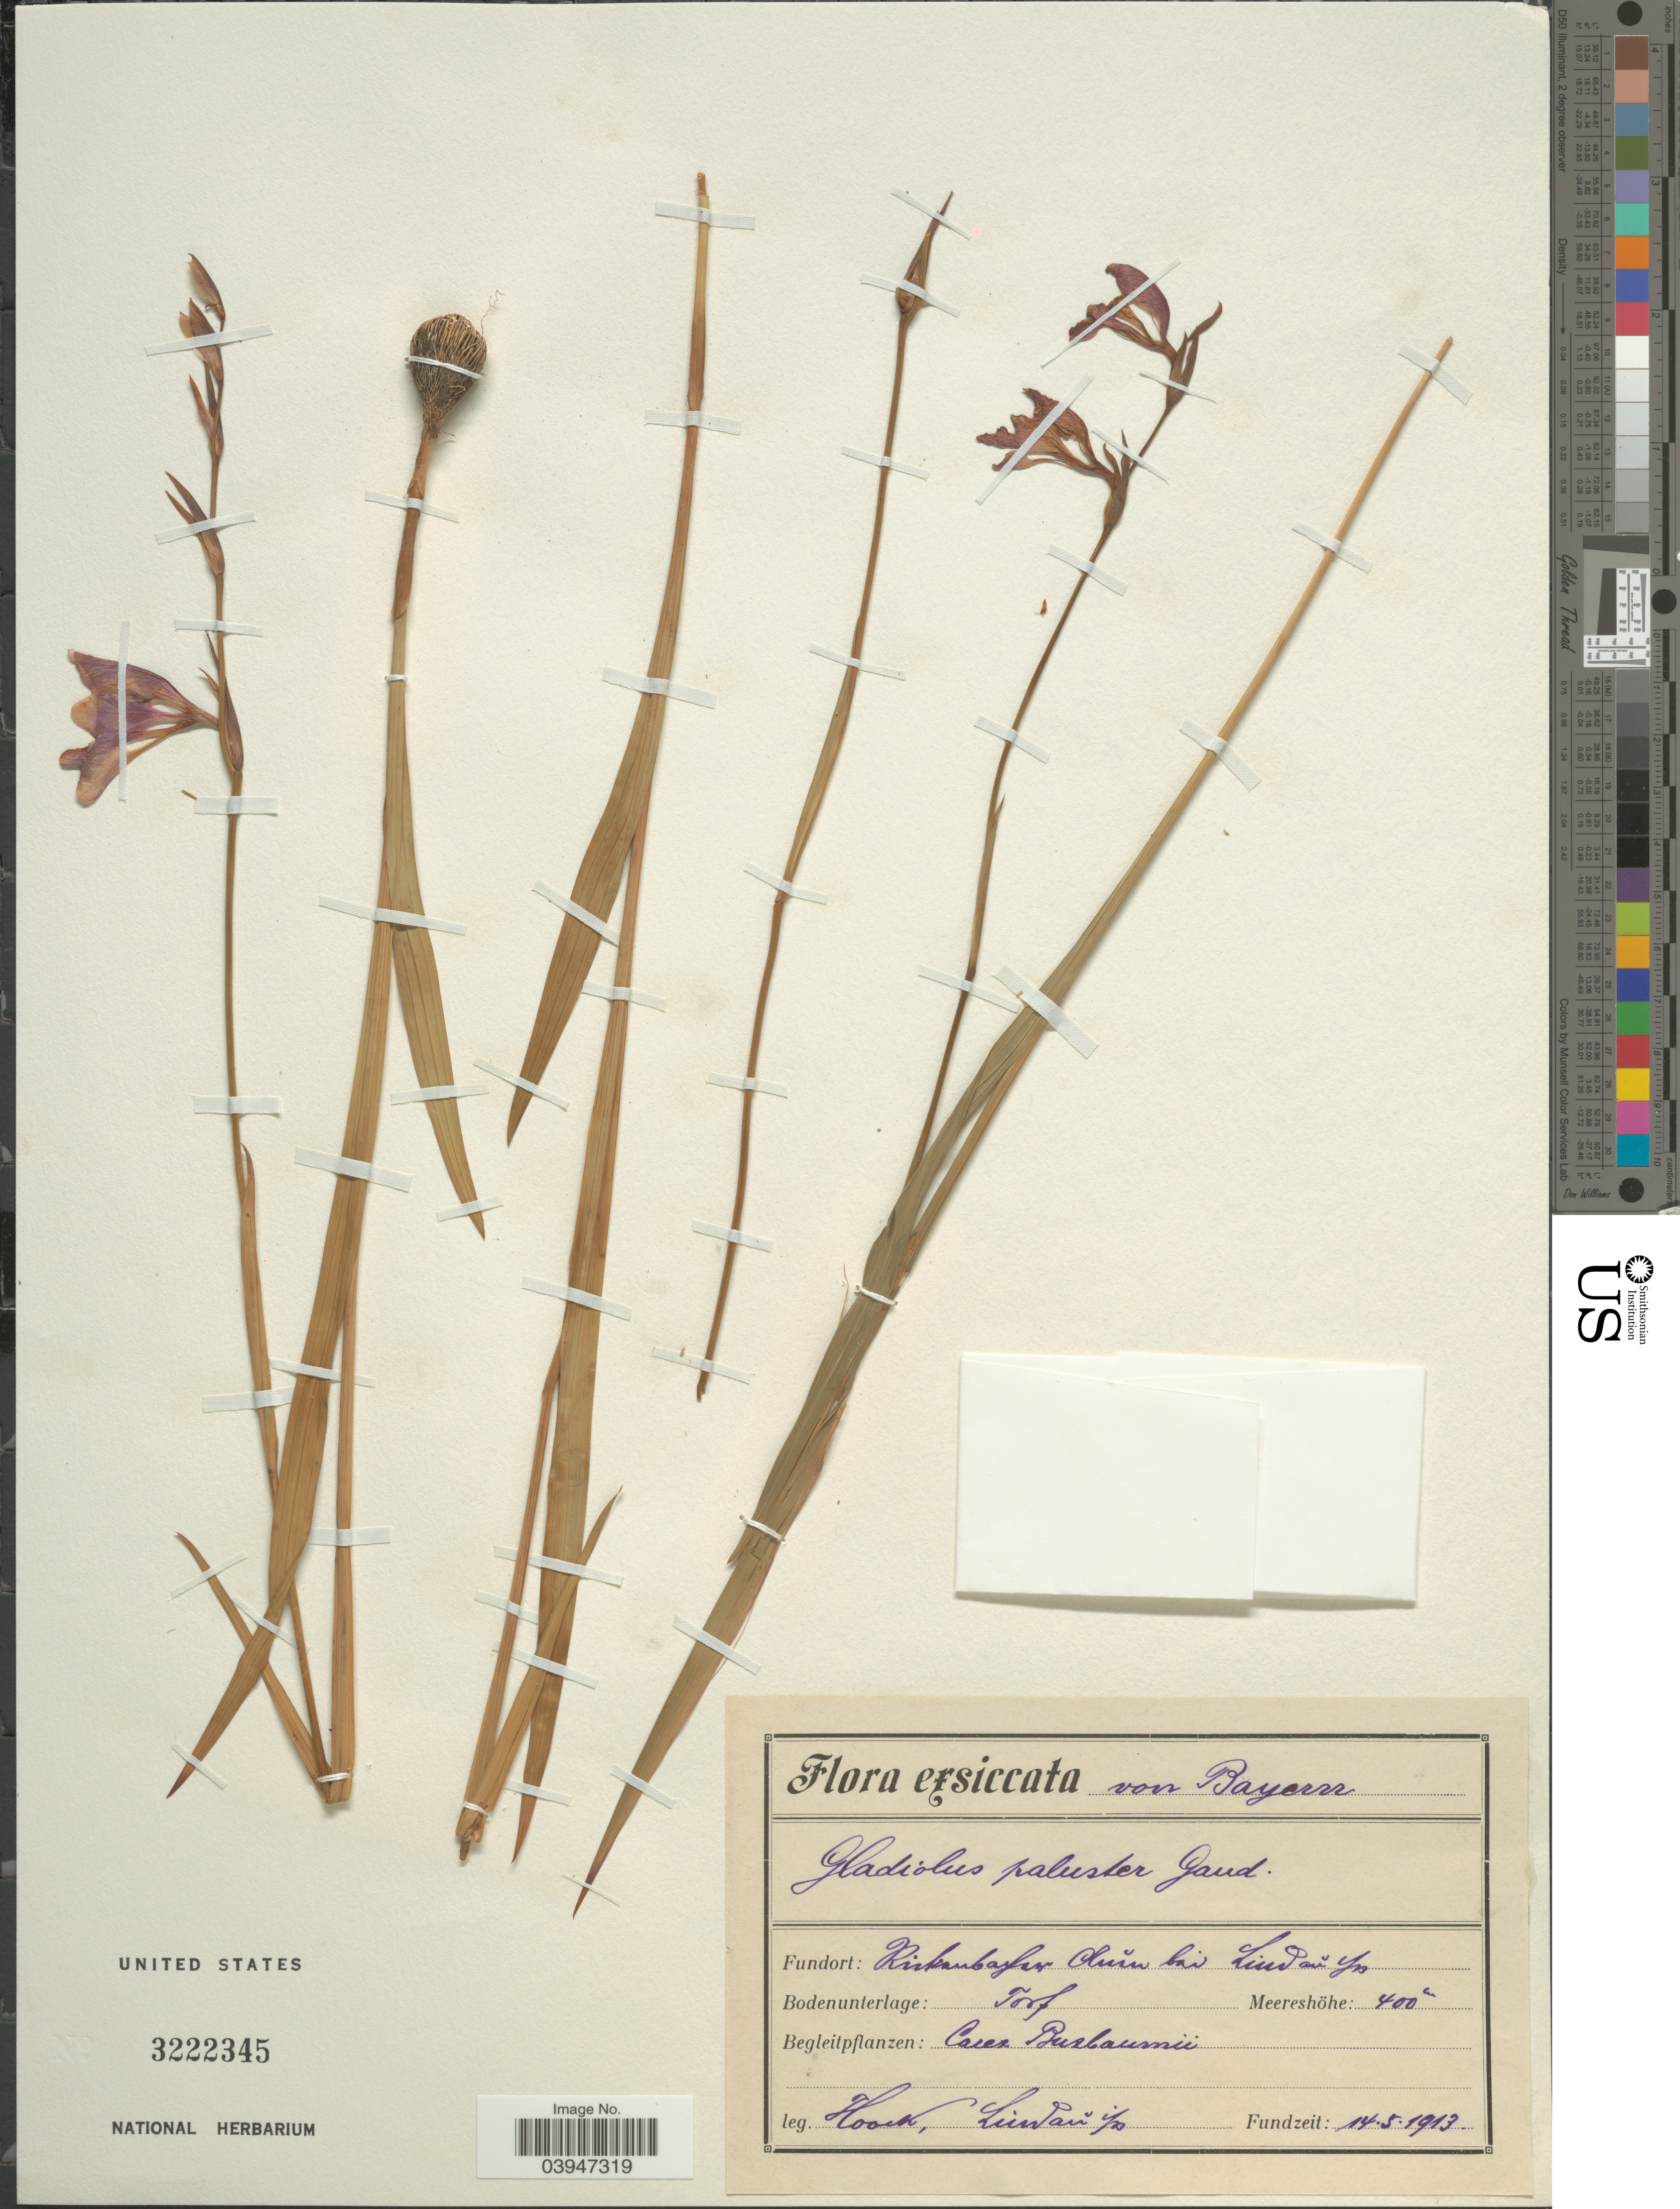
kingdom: Plantae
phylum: Tracheophyta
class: Liliopsida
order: Asparagales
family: Iridaceae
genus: Gladiolus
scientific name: Gladiolus palustris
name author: Gaudin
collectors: -. Hoock & Collector illegible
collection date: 1913-05-14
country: Germany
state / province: Bayern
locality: Rirbanbayer duĭn bai Lindau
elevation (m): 400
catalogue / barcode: US 3222345